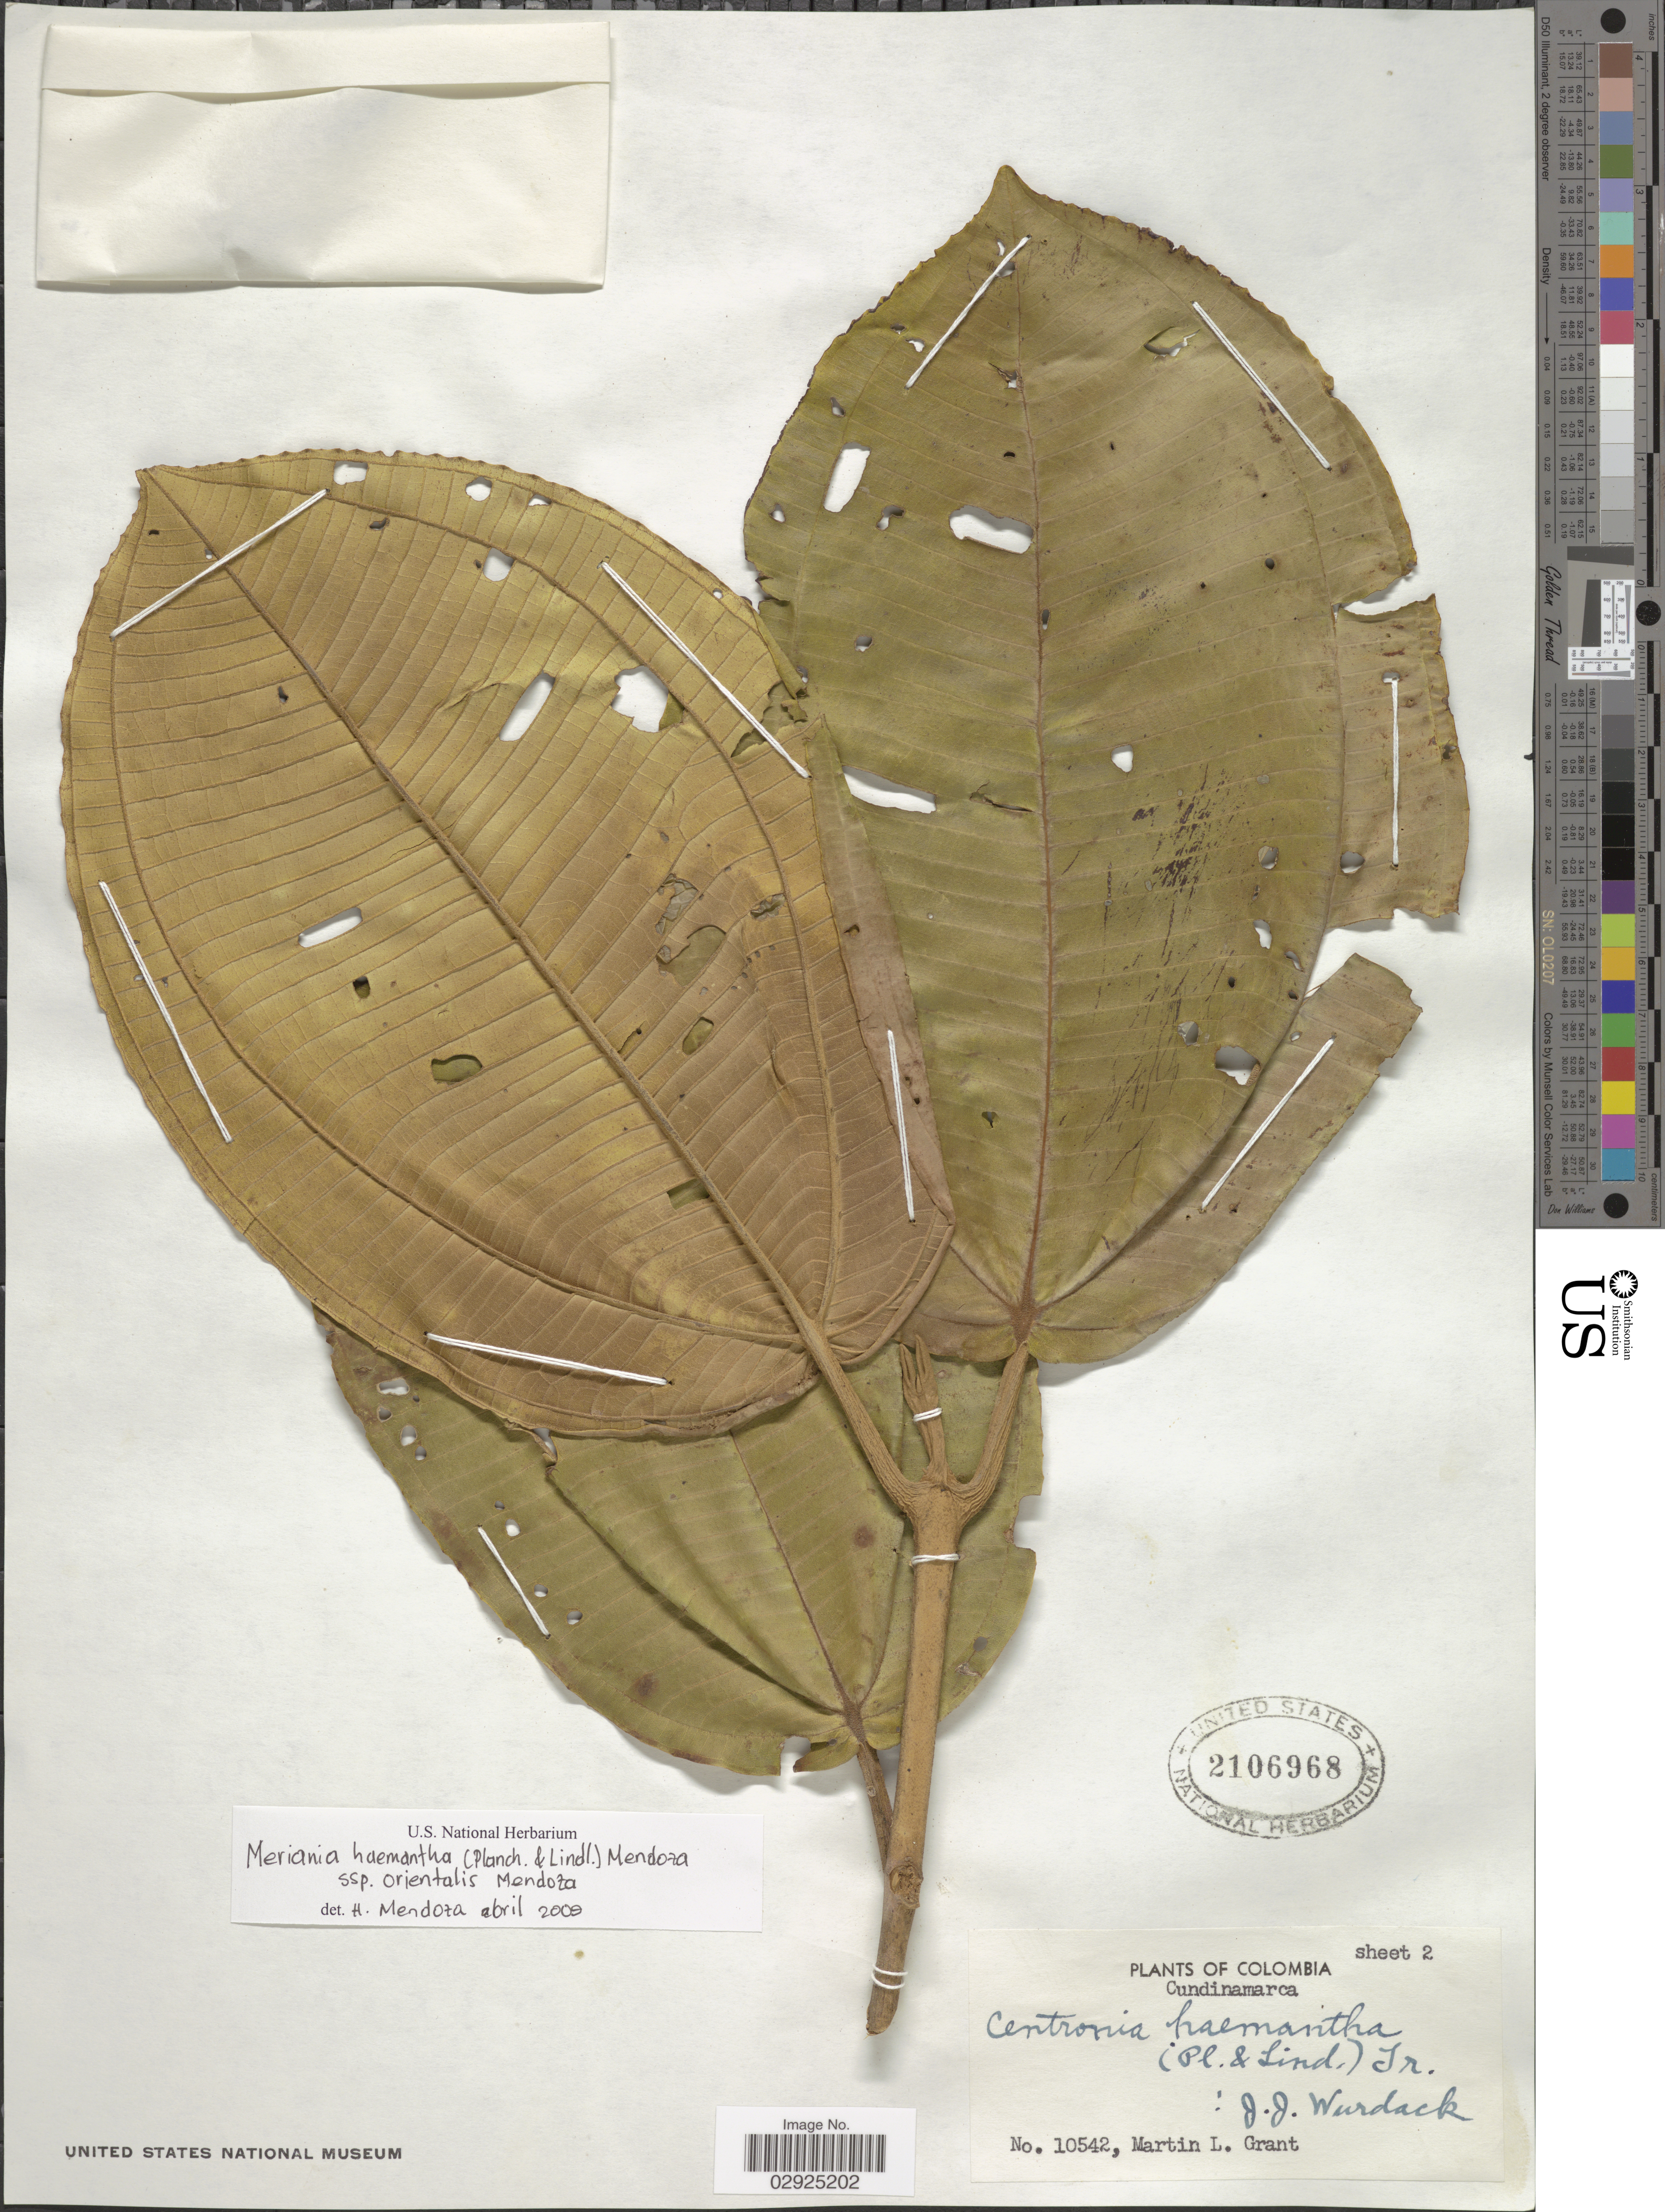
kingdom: Plantae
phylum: Tracheophyta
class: Magnoliopsida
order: Myrtales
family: Melastomataceae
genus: Meriania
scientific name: Meriania haemantha subsp. orientalis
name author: Humberto Mend. & Fern. Alonso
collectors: M. L. Grant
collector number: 10542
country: Colombia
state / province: Cundinamarca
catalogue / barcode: US 2106968